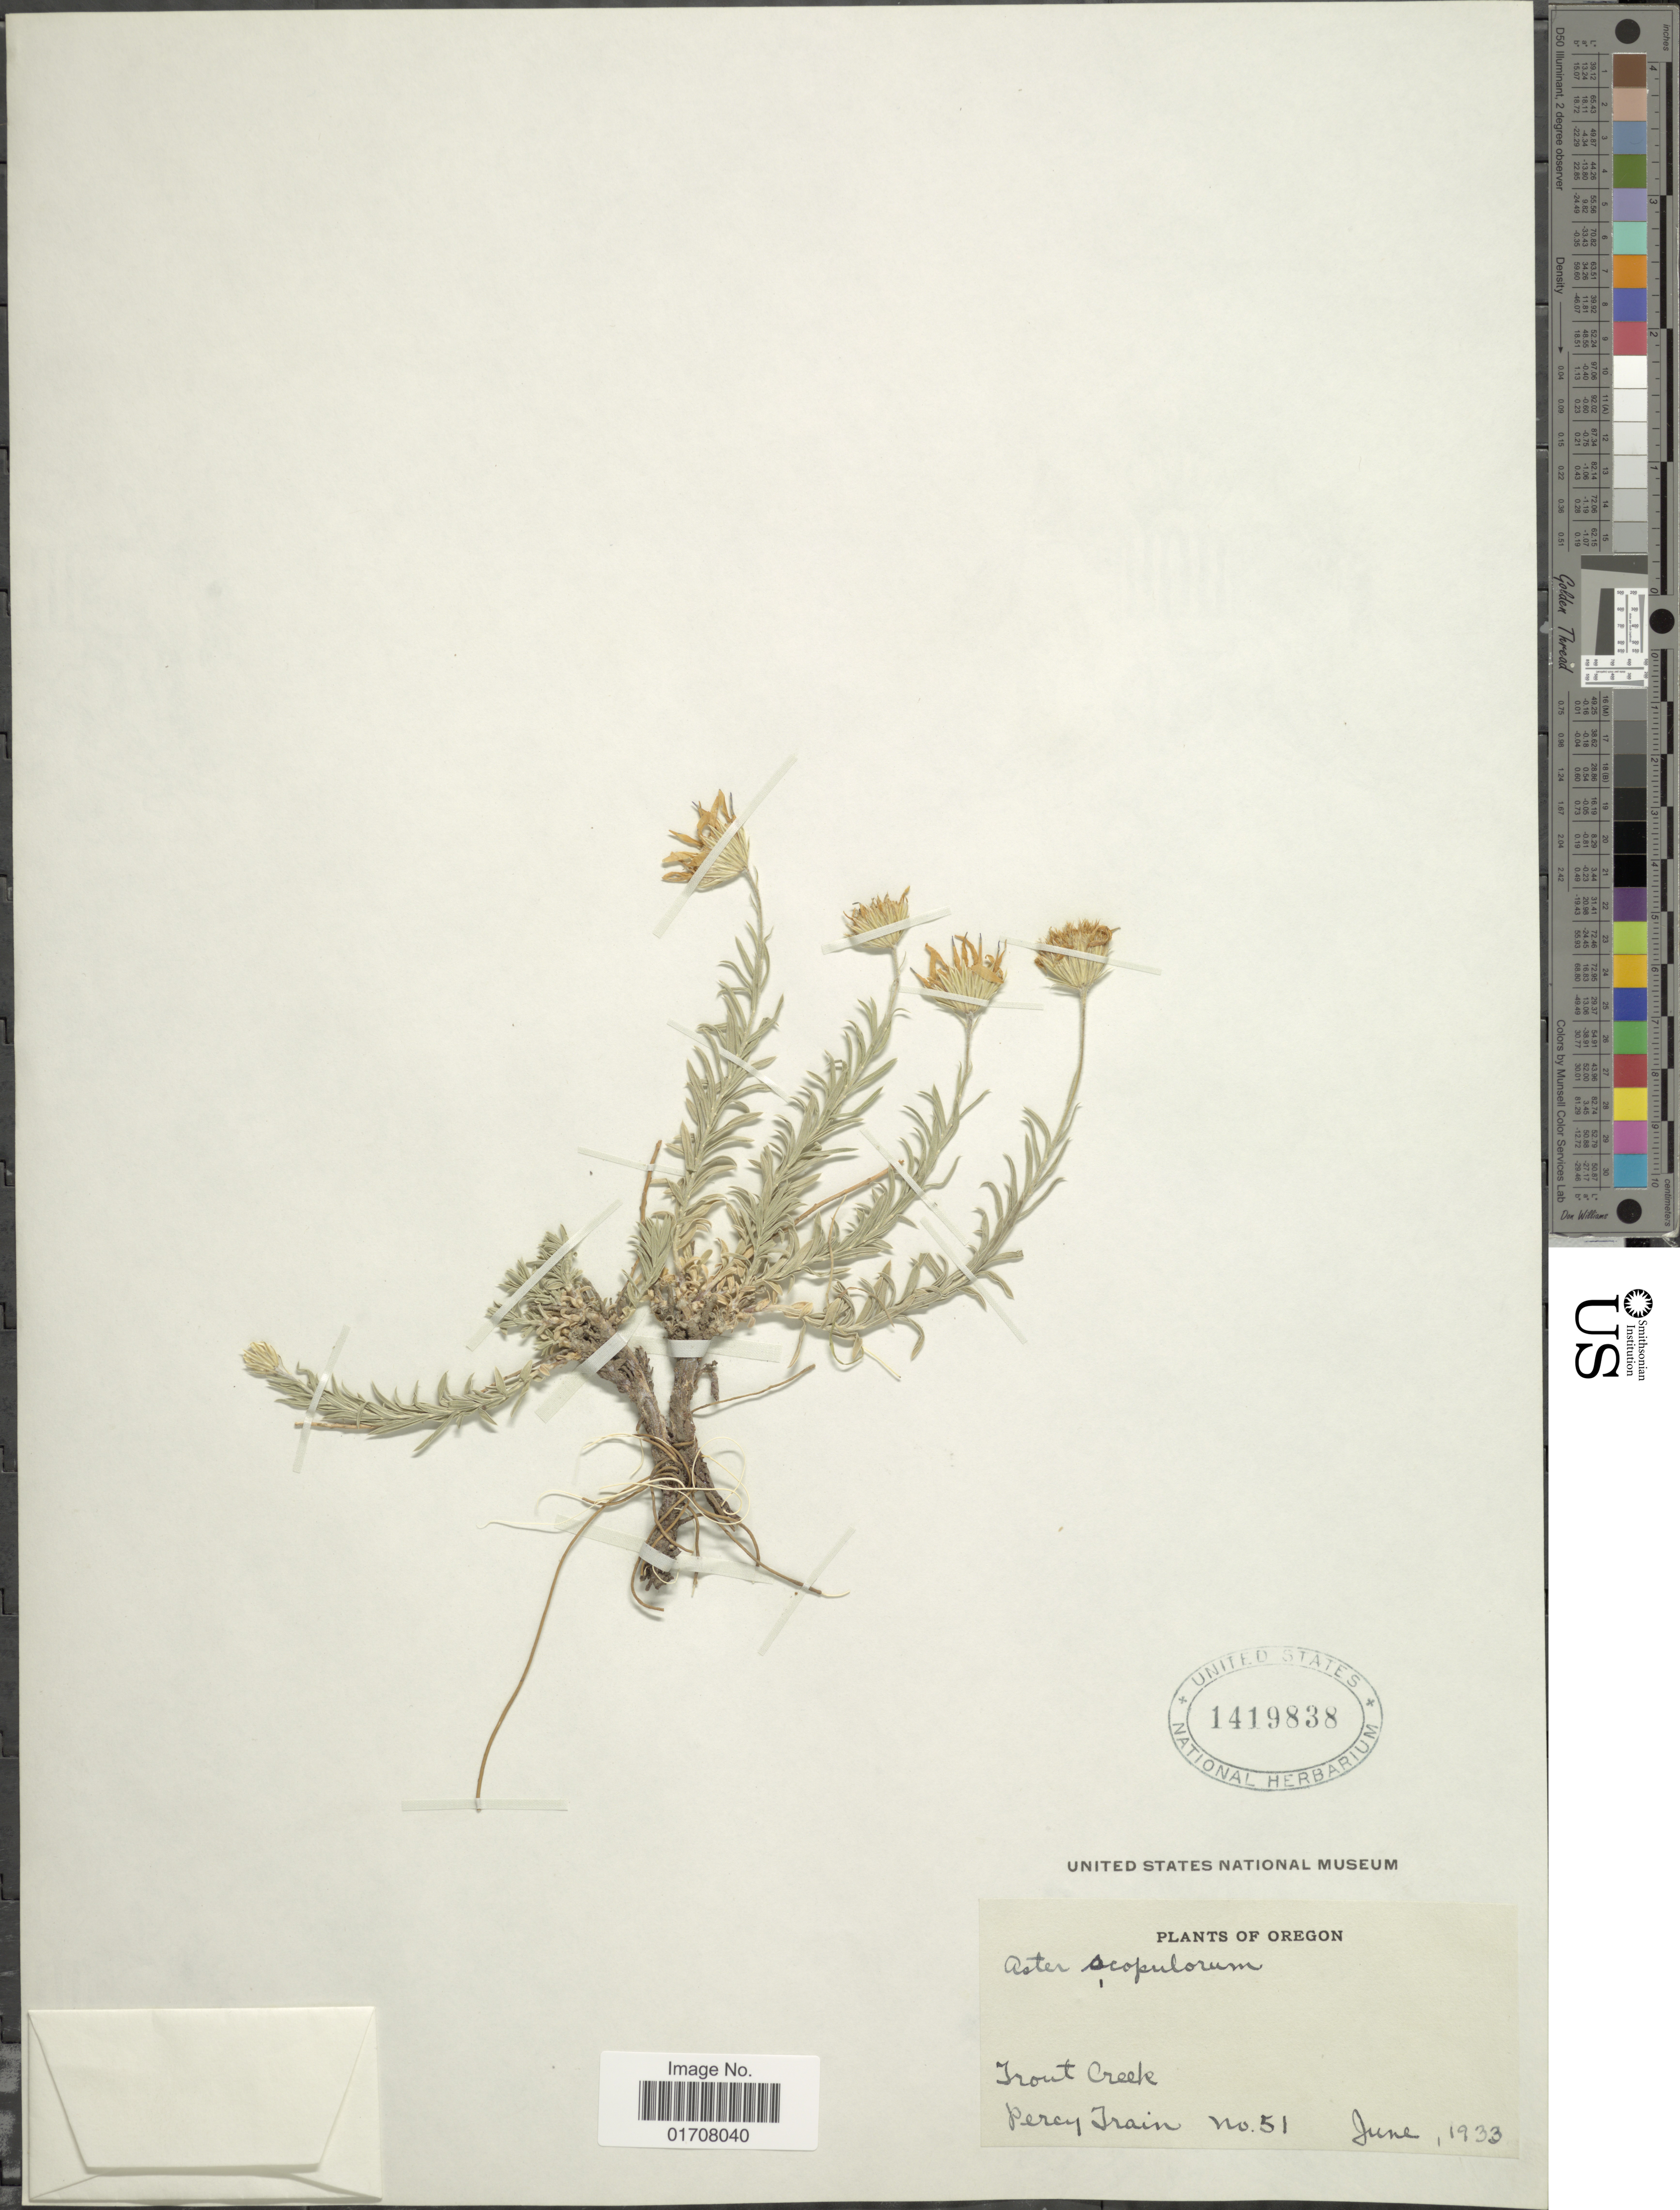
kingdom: Plantae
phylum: Tracheophyta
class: Magnoliopsida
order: Asterales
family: Asteraceae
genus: Ionactis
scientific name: Ionactis alpina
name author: (Nutt.) Greene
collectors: P. Irain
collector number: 51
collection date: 1933-06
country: United States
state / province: Oregon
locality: Trout Creek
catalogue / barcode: US 1419838